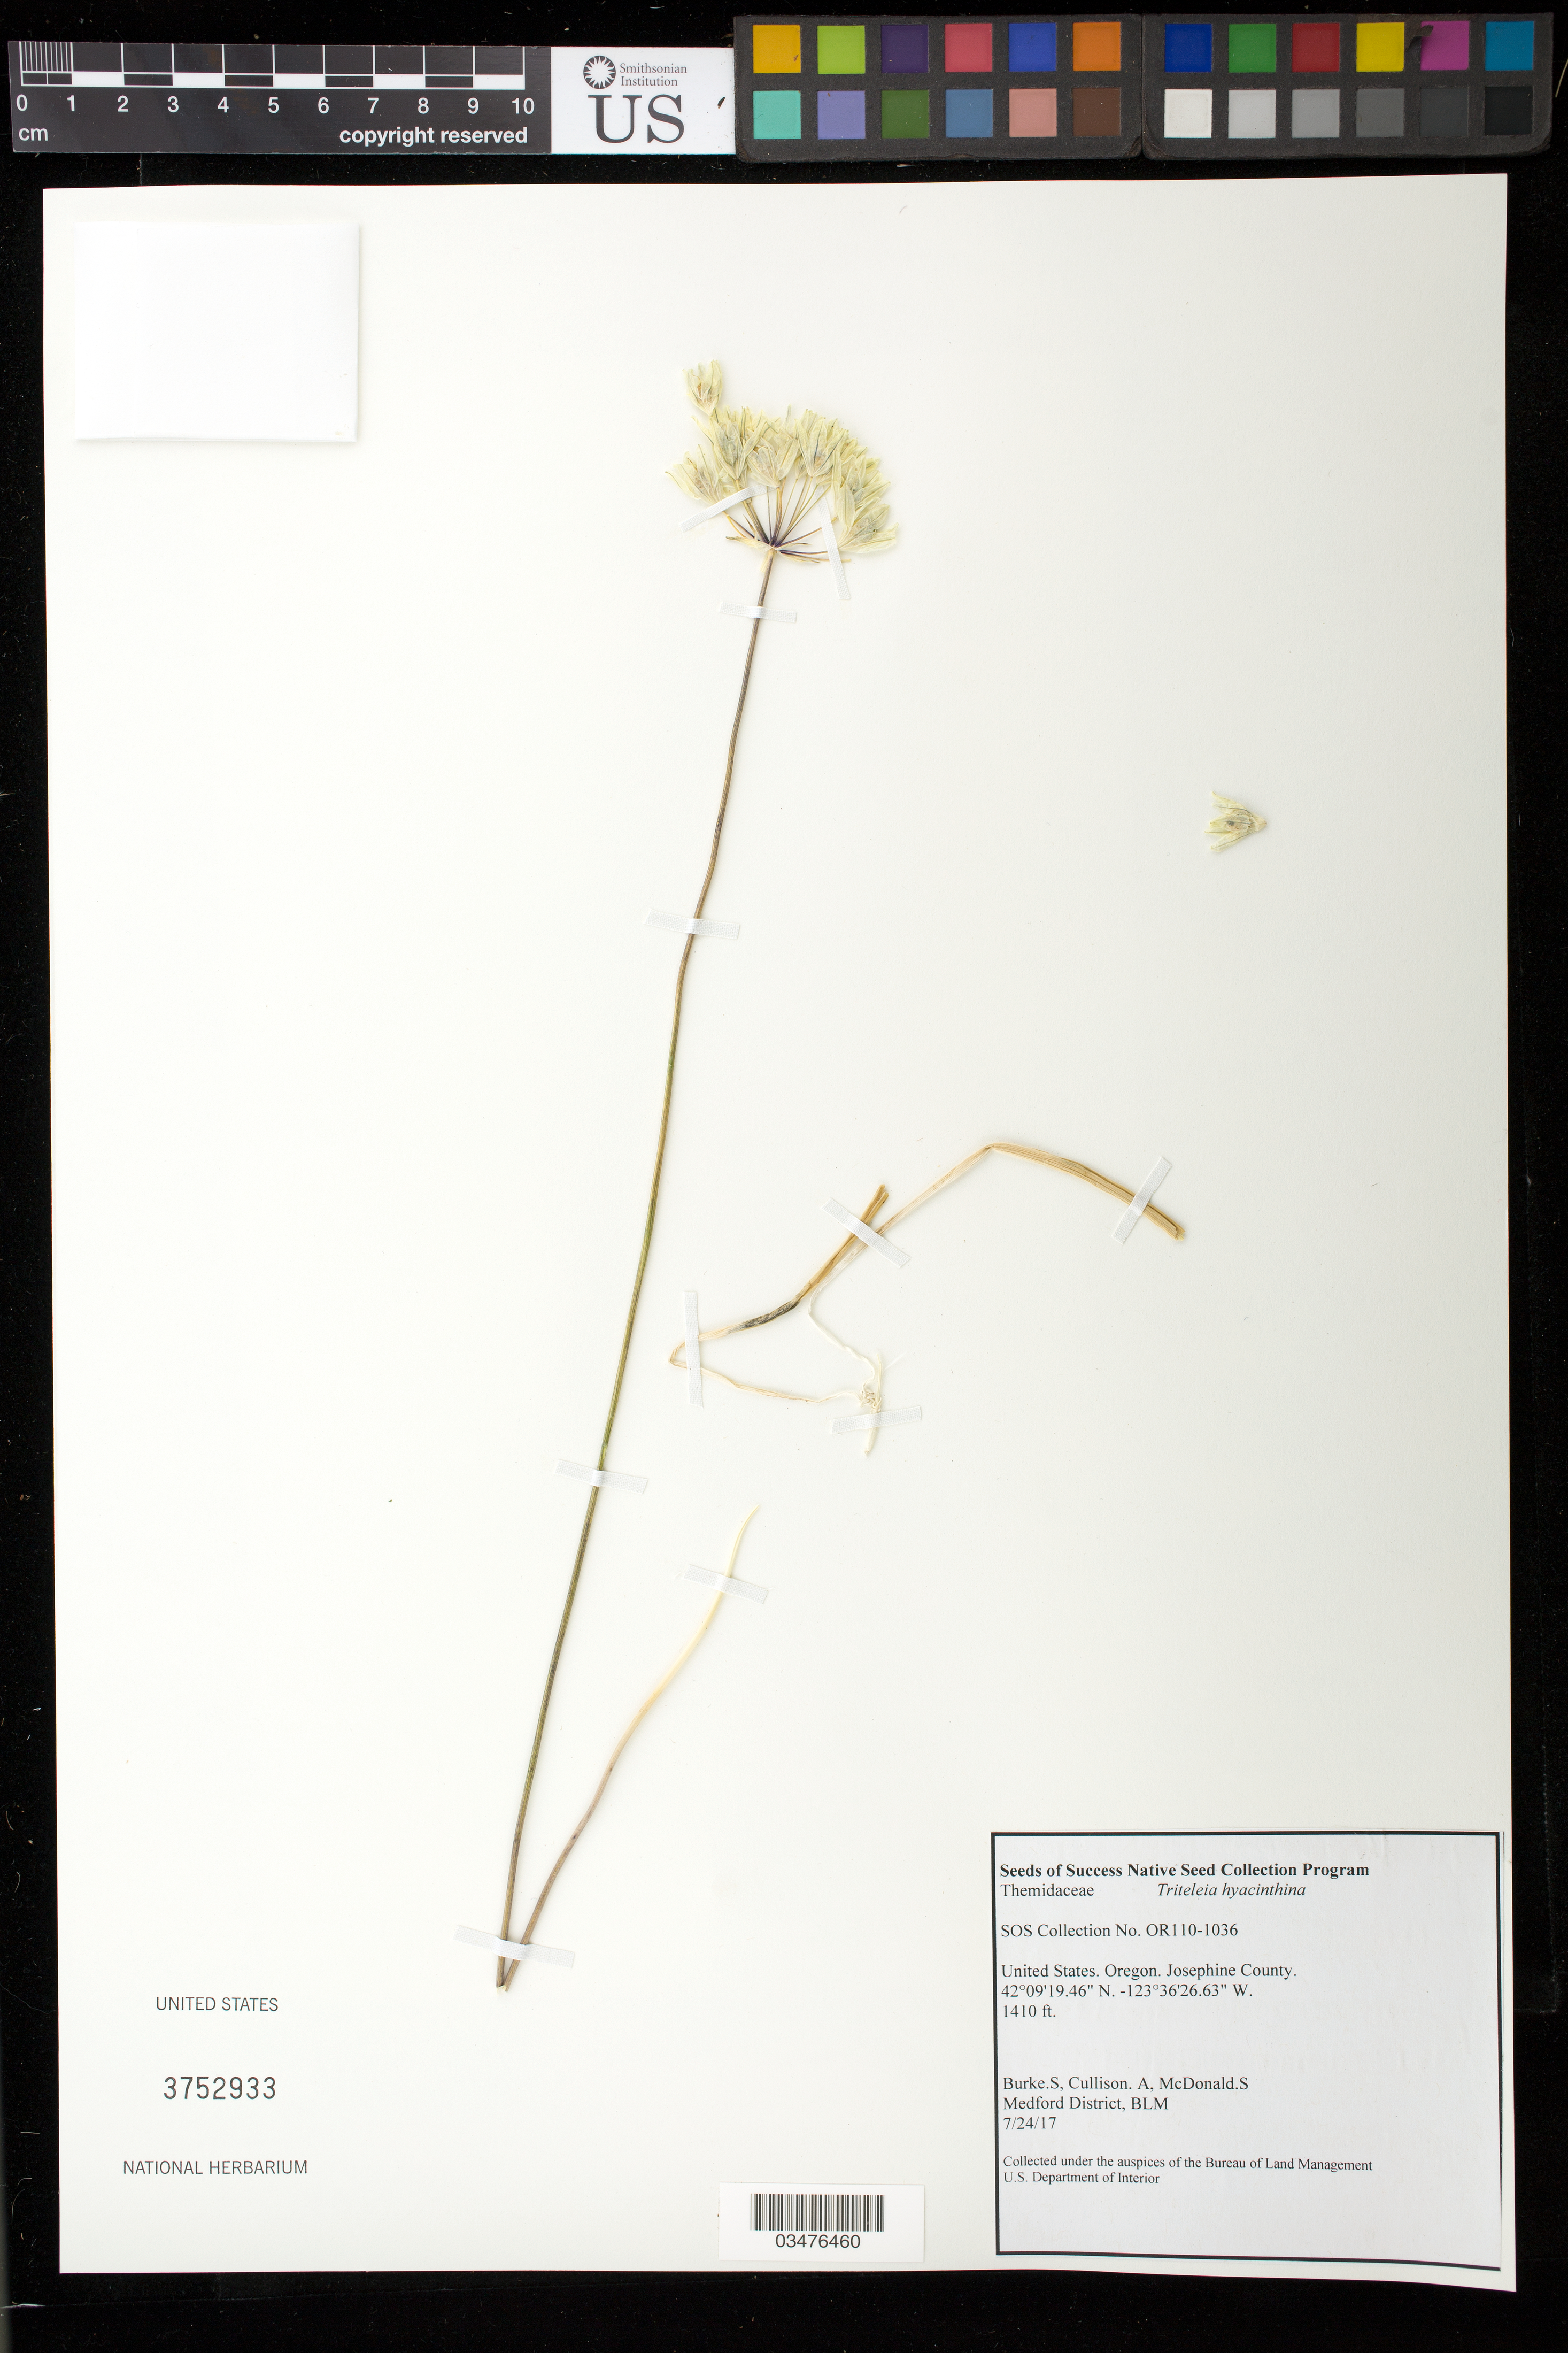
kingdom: Plantae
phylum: Tracheophyta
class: Liliopsida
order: Asparagales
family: Asparagaceae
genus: Triteleia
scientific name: Triteleia hyacinthina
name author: (Lindl.) Greene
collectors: S. Burke, A. Cullison & S. McDonald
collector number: OR110-1036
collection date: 2017-07-24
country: United States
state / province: Oregon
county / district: Josephine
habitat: Open meadow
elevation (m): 430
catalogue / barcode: US 3752933